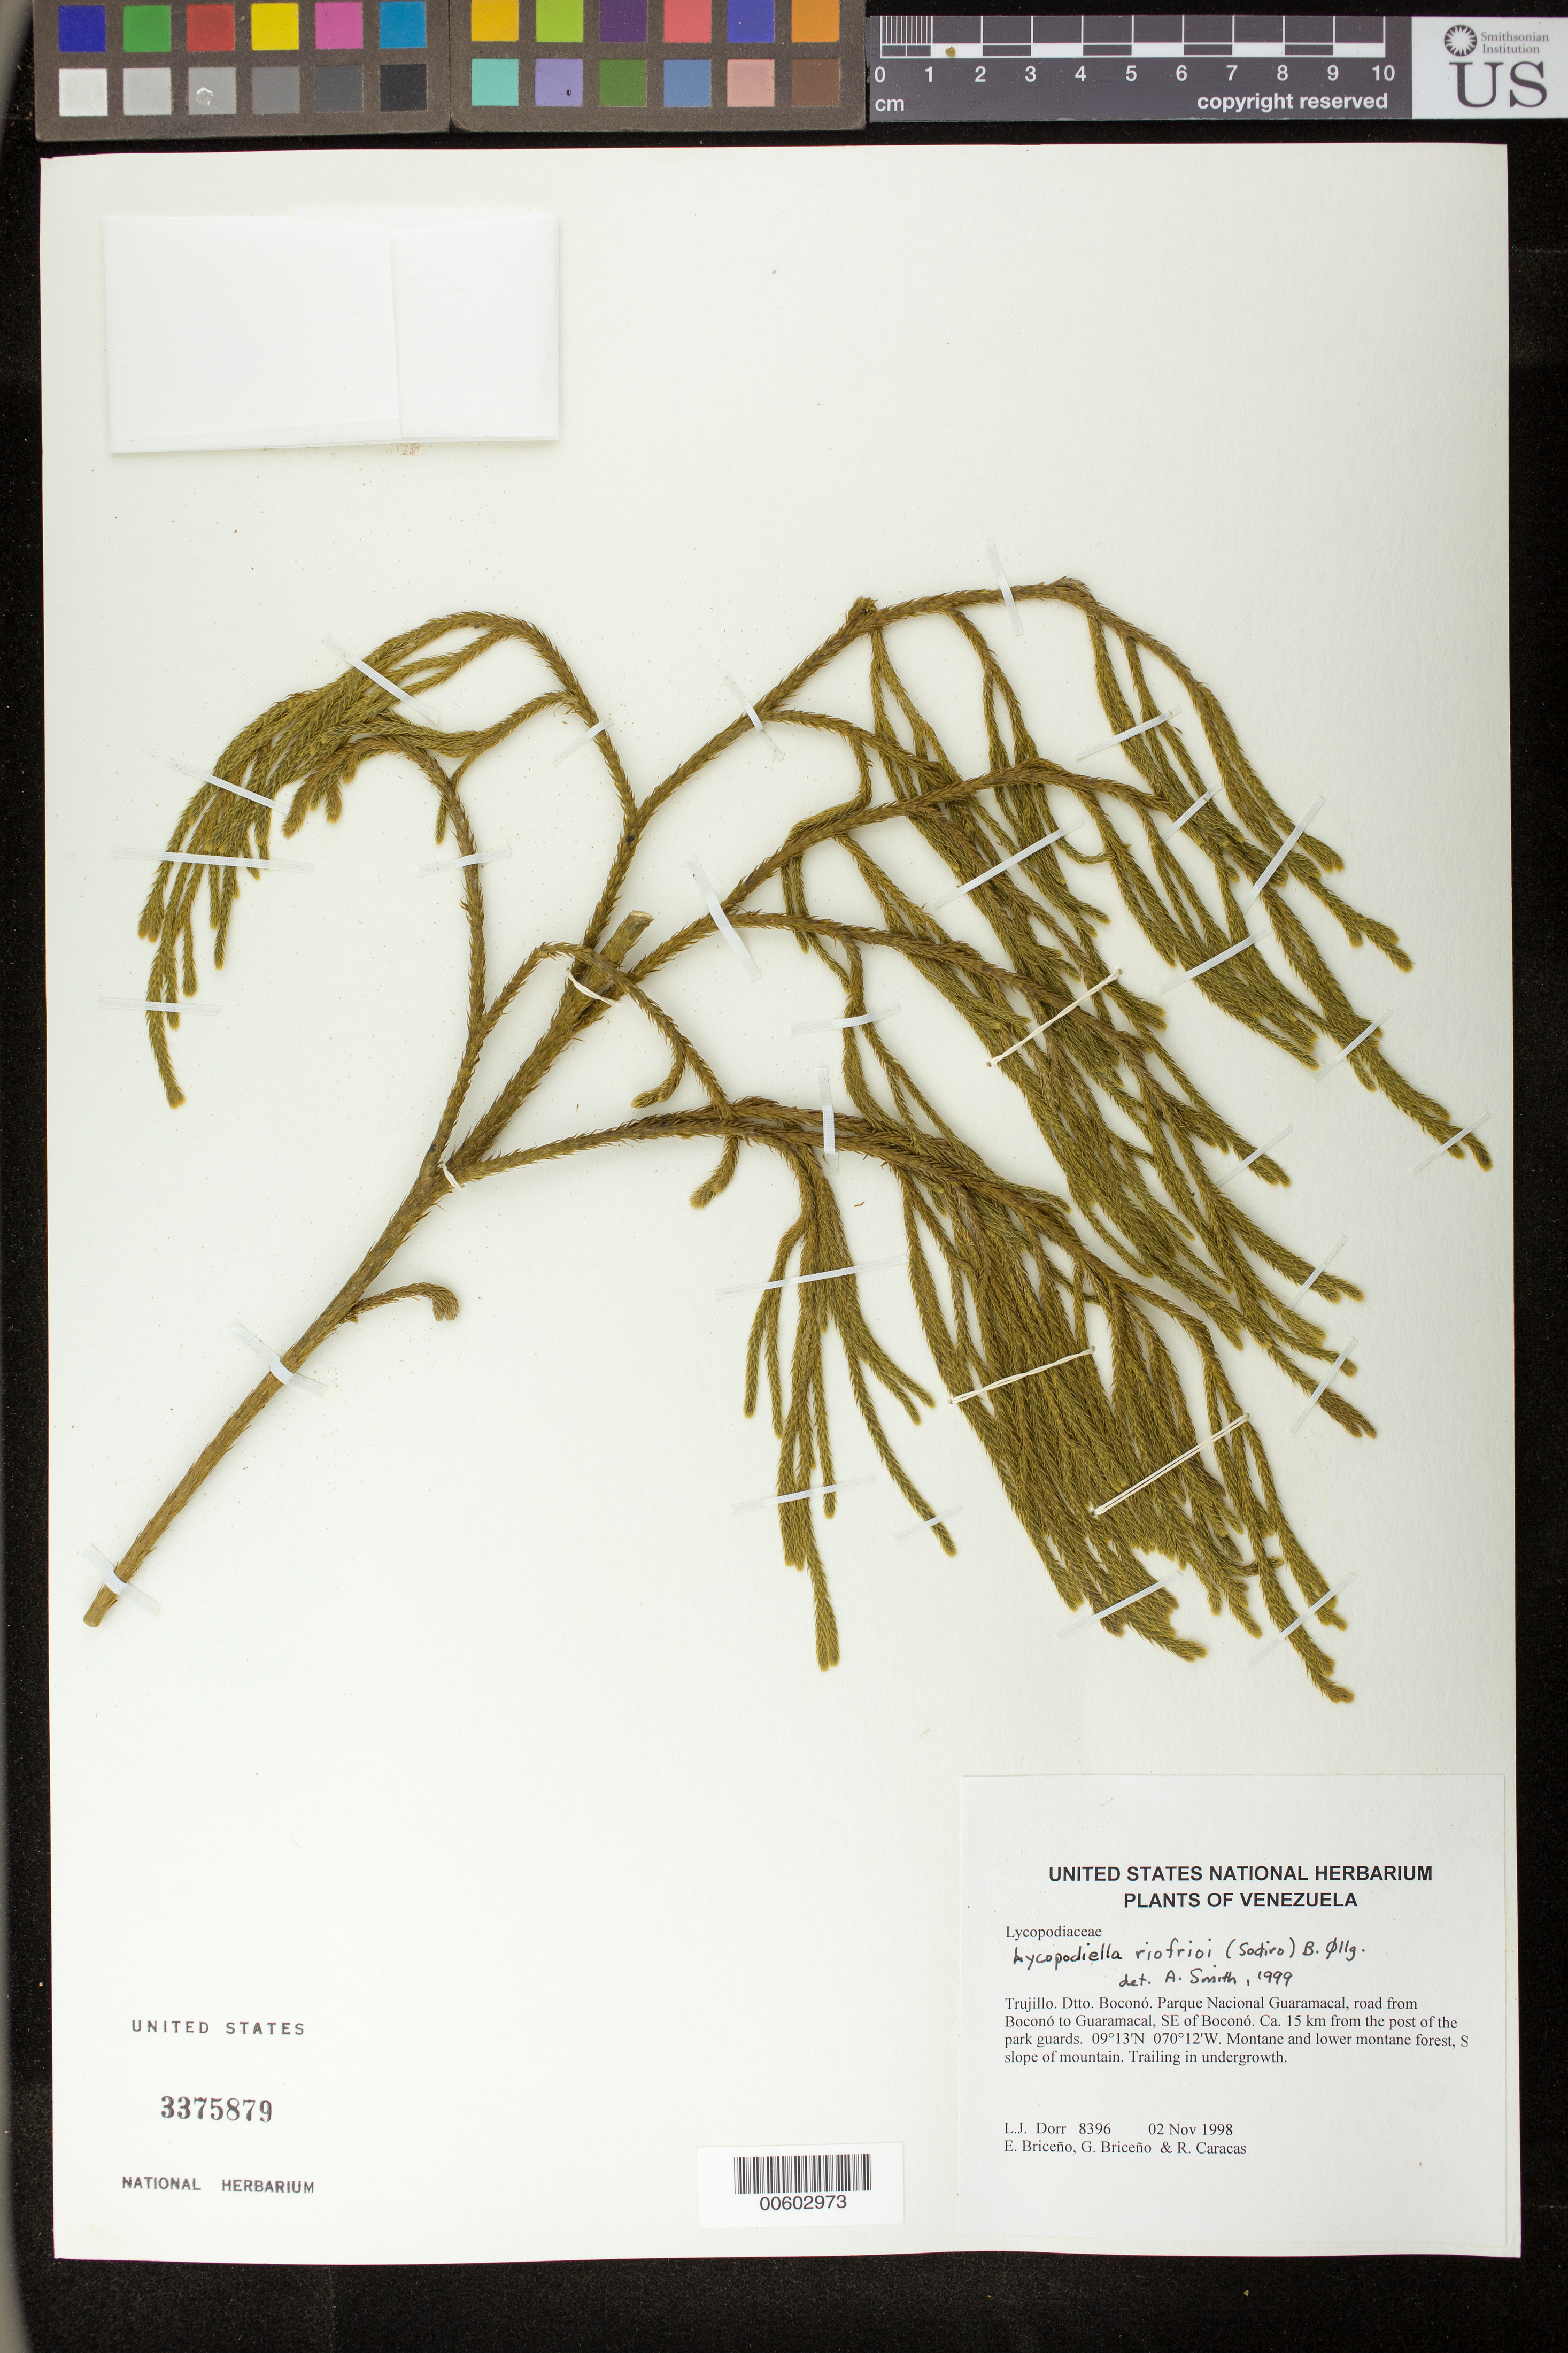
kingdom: Plantae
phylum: Tracheophyta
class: Lycopodiopsida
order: Lycopodiales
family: Lycopodiaceae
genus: Palhinhaea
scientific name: Palhinhaea riofrioi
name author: (Sodiro) Holub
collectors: L. J. Dorr, E. Briceño, G. Briceño & R. Caracas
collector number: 8396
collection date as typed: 02 Nov 1998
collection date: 1998-11-02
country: Venezuela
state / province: Trujillo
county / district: Boconó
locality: Parque Nacional Guaramacal, road from Boconó to Guaramacal, SE of Boconó, ca. 15 km from the post of the park guards.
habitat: Montane and lower montane forest, S slope of mountain. Trailing in undergrowth.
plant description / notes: PORT, US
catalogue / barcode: US 3375879